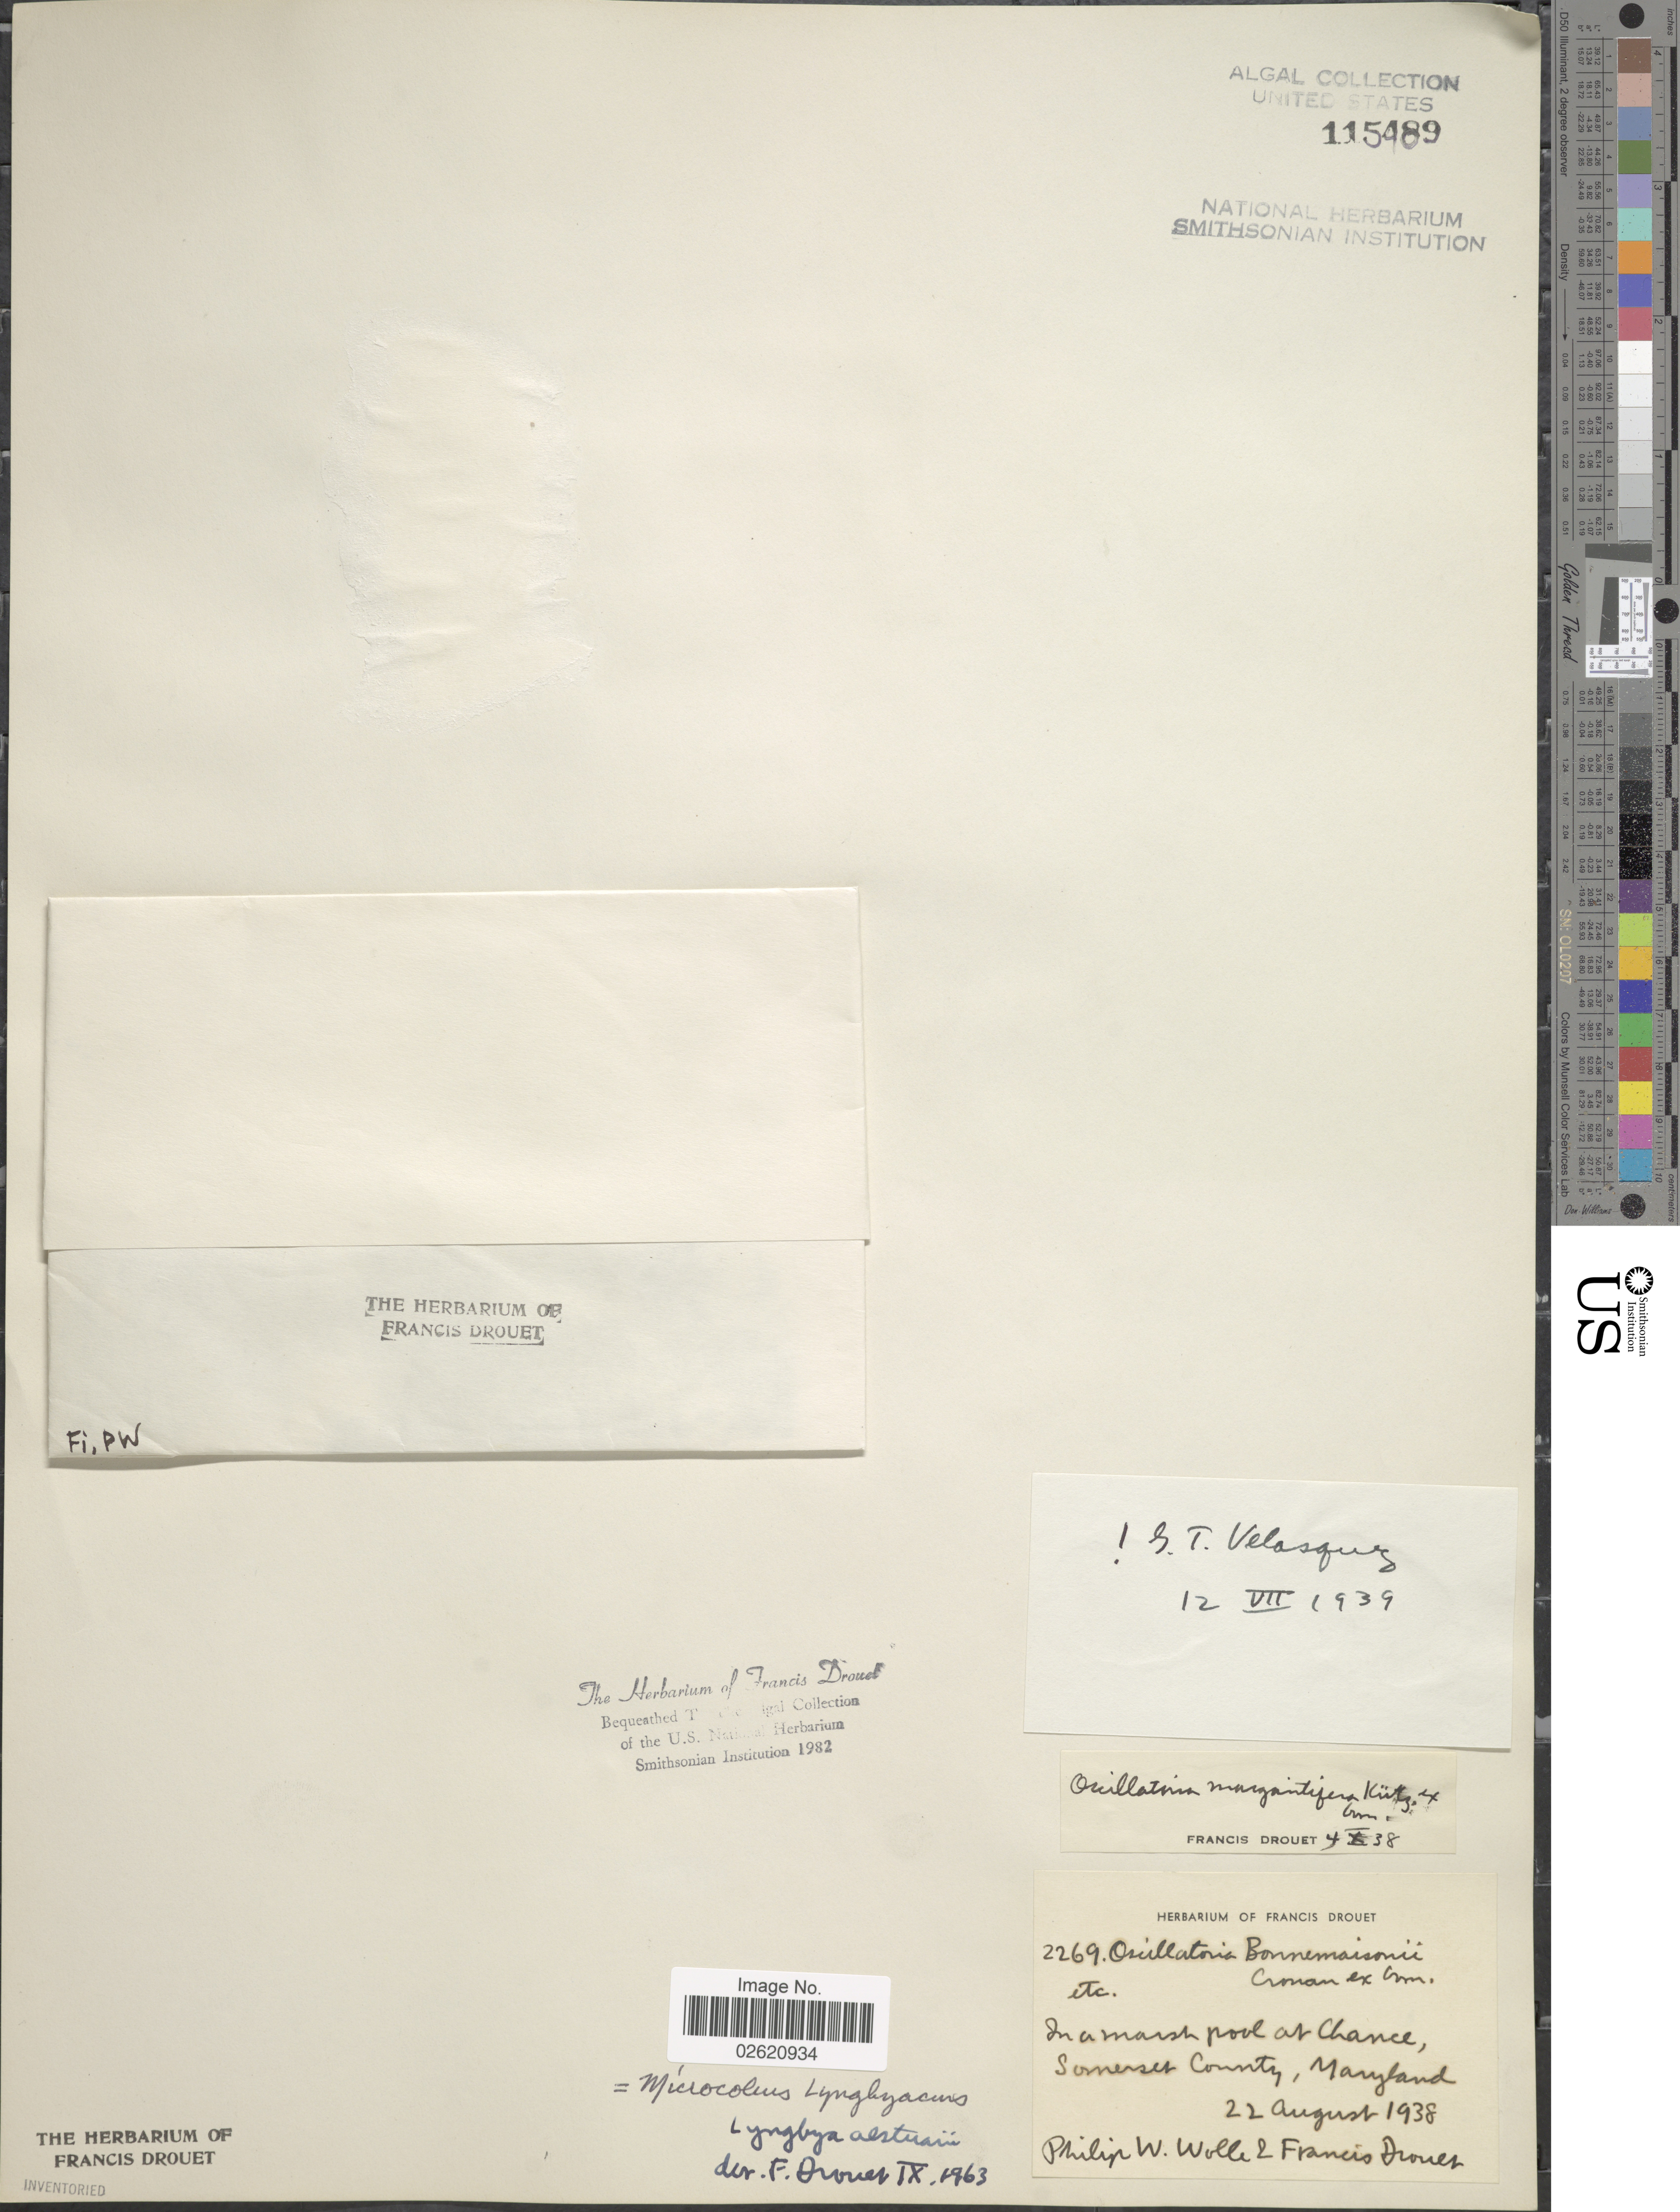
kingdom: Bacteria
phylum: Cyanobacteria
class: Cyanobacteriia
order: Cyanobacteriales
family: Microcoleaceae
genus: Microcoleus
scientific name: Microcoleus lyngbyaceus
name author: Kütz. ex Forti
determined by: Drouet, F. E.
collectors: P. Wolle & F. E. Drouet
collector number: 2269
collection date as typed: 22 Aug 1938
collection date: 1938-08-22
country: United States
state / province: Maryland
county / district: Somerset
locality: Chance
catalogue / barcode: US 115489